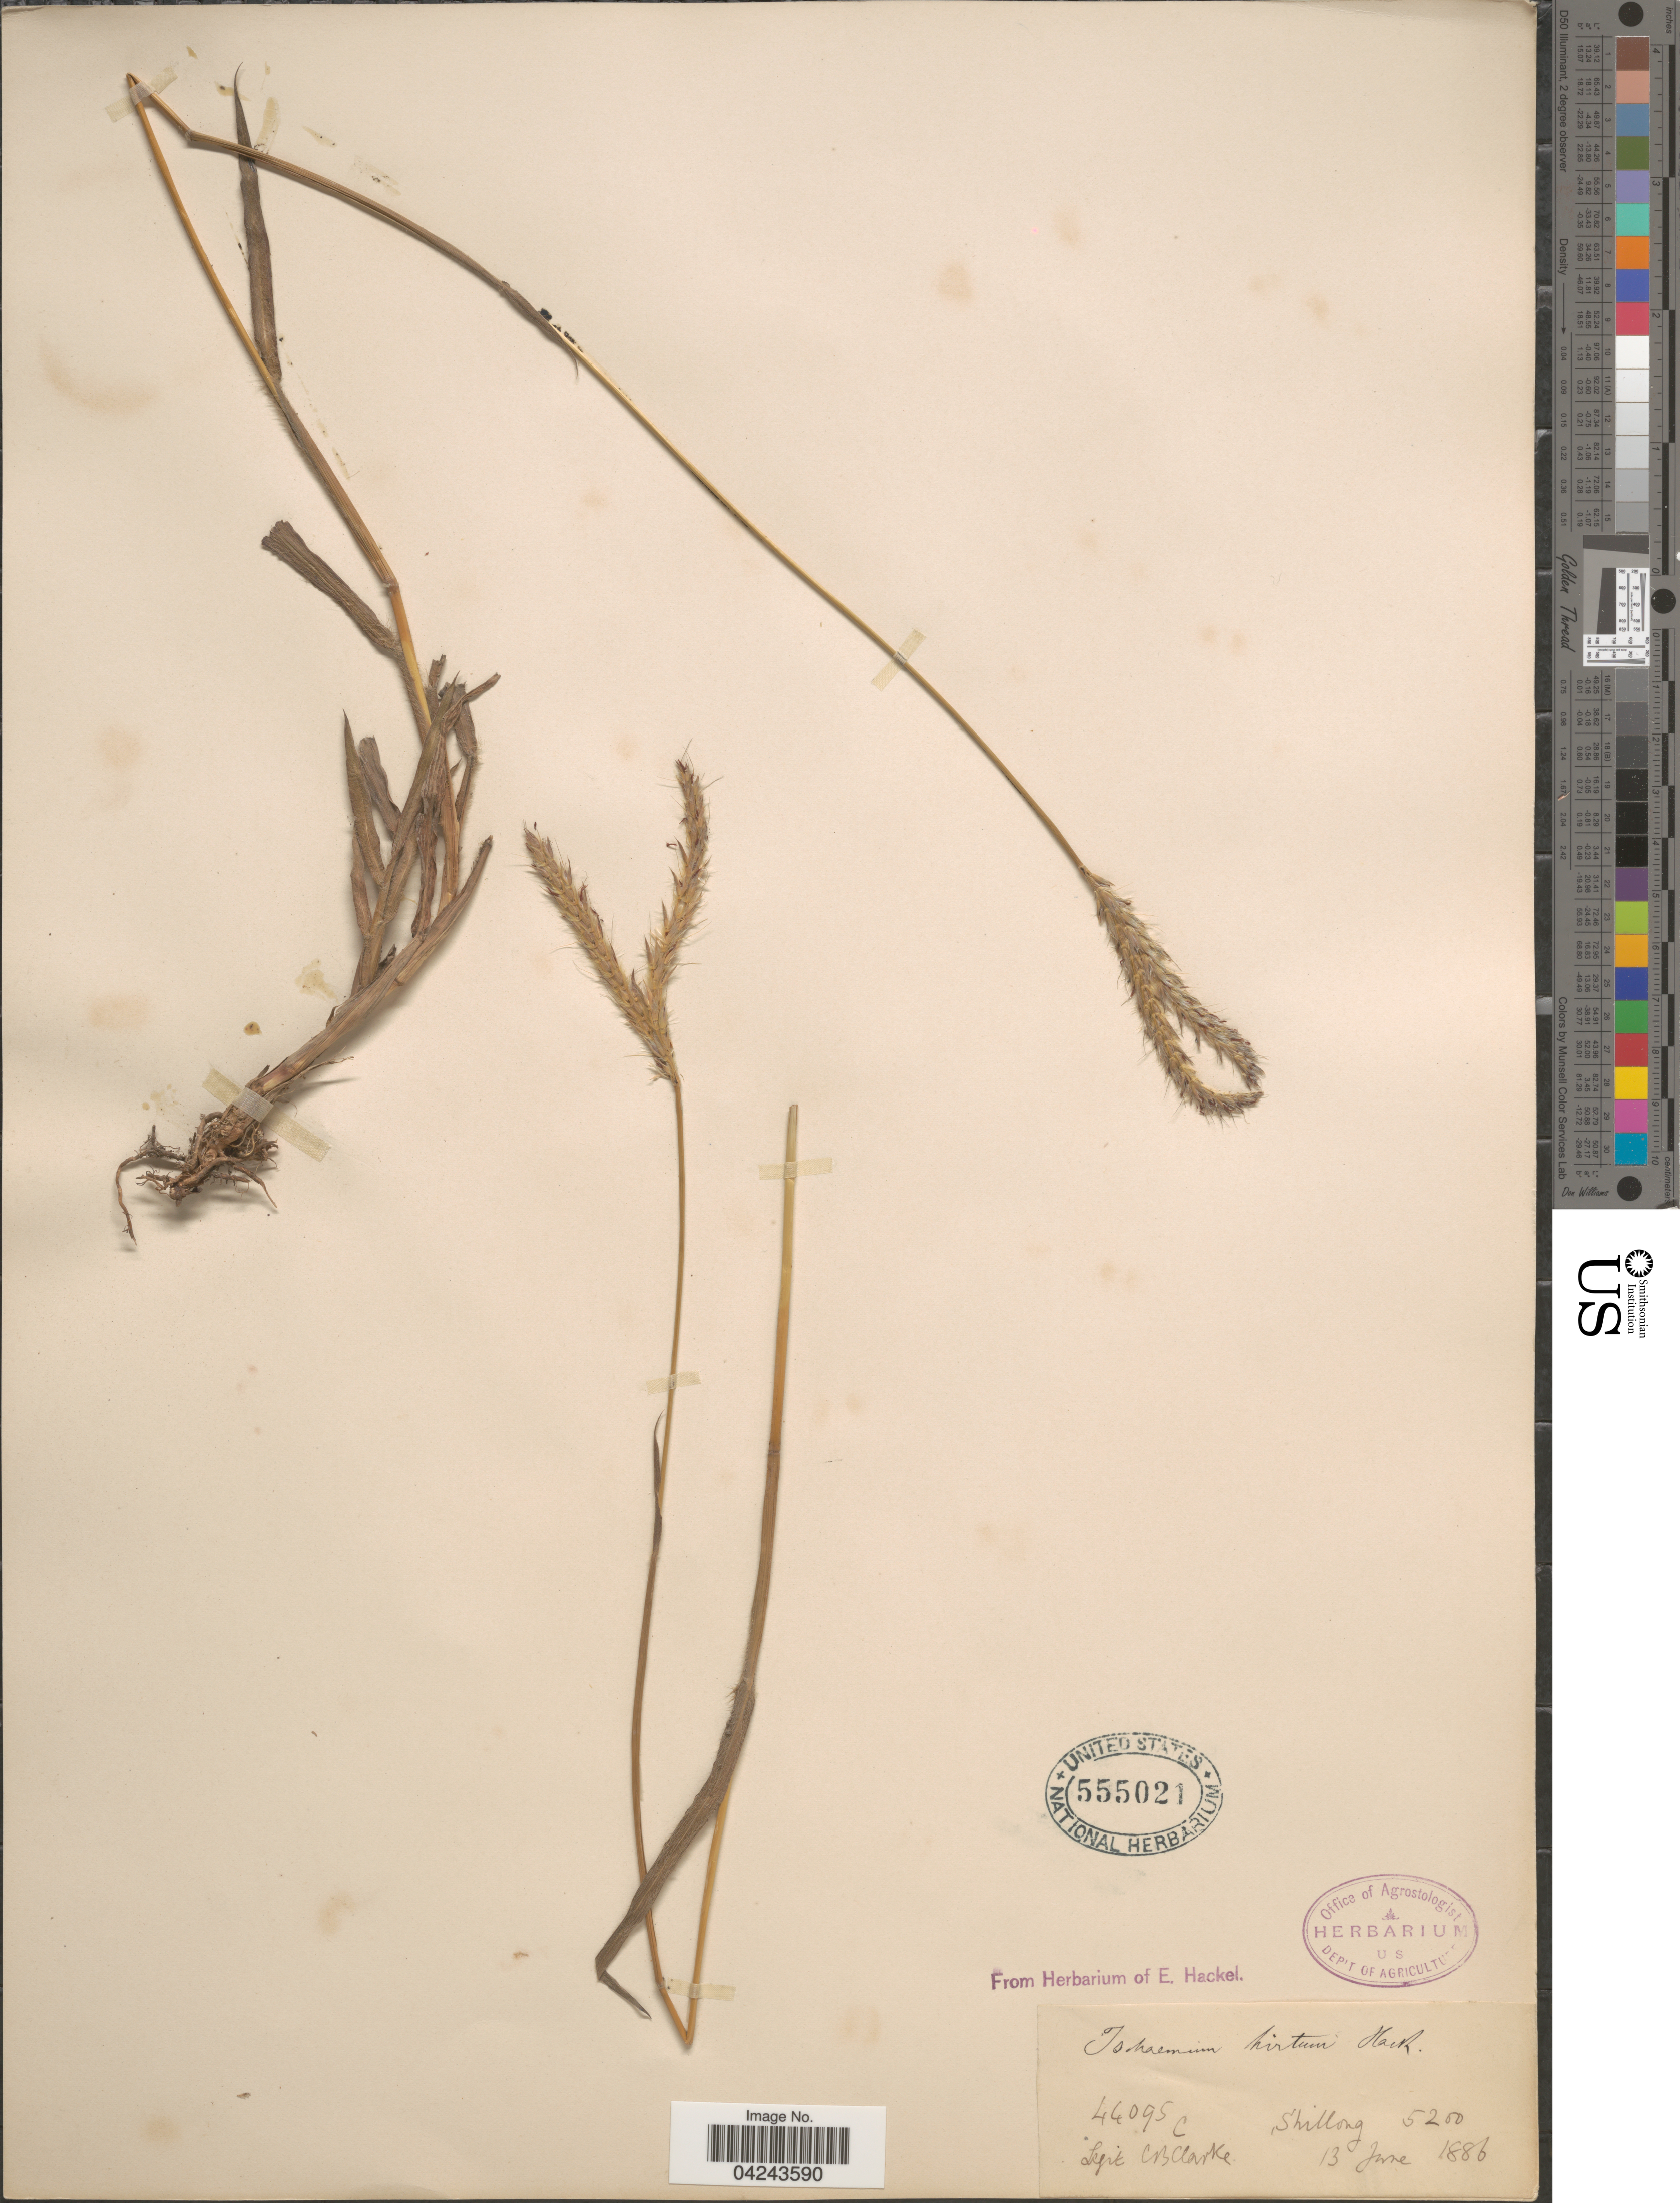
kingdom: Plantae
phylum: Tracheophyta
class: Liliopsida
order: Poales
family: Poaceae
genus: Ischaemum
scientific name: Ischaemum polystachyum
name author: J. Presl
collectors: C. B. Clarke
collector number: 44095C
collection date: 1886-06-13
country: India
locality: Shillong.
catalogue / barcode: US 555021